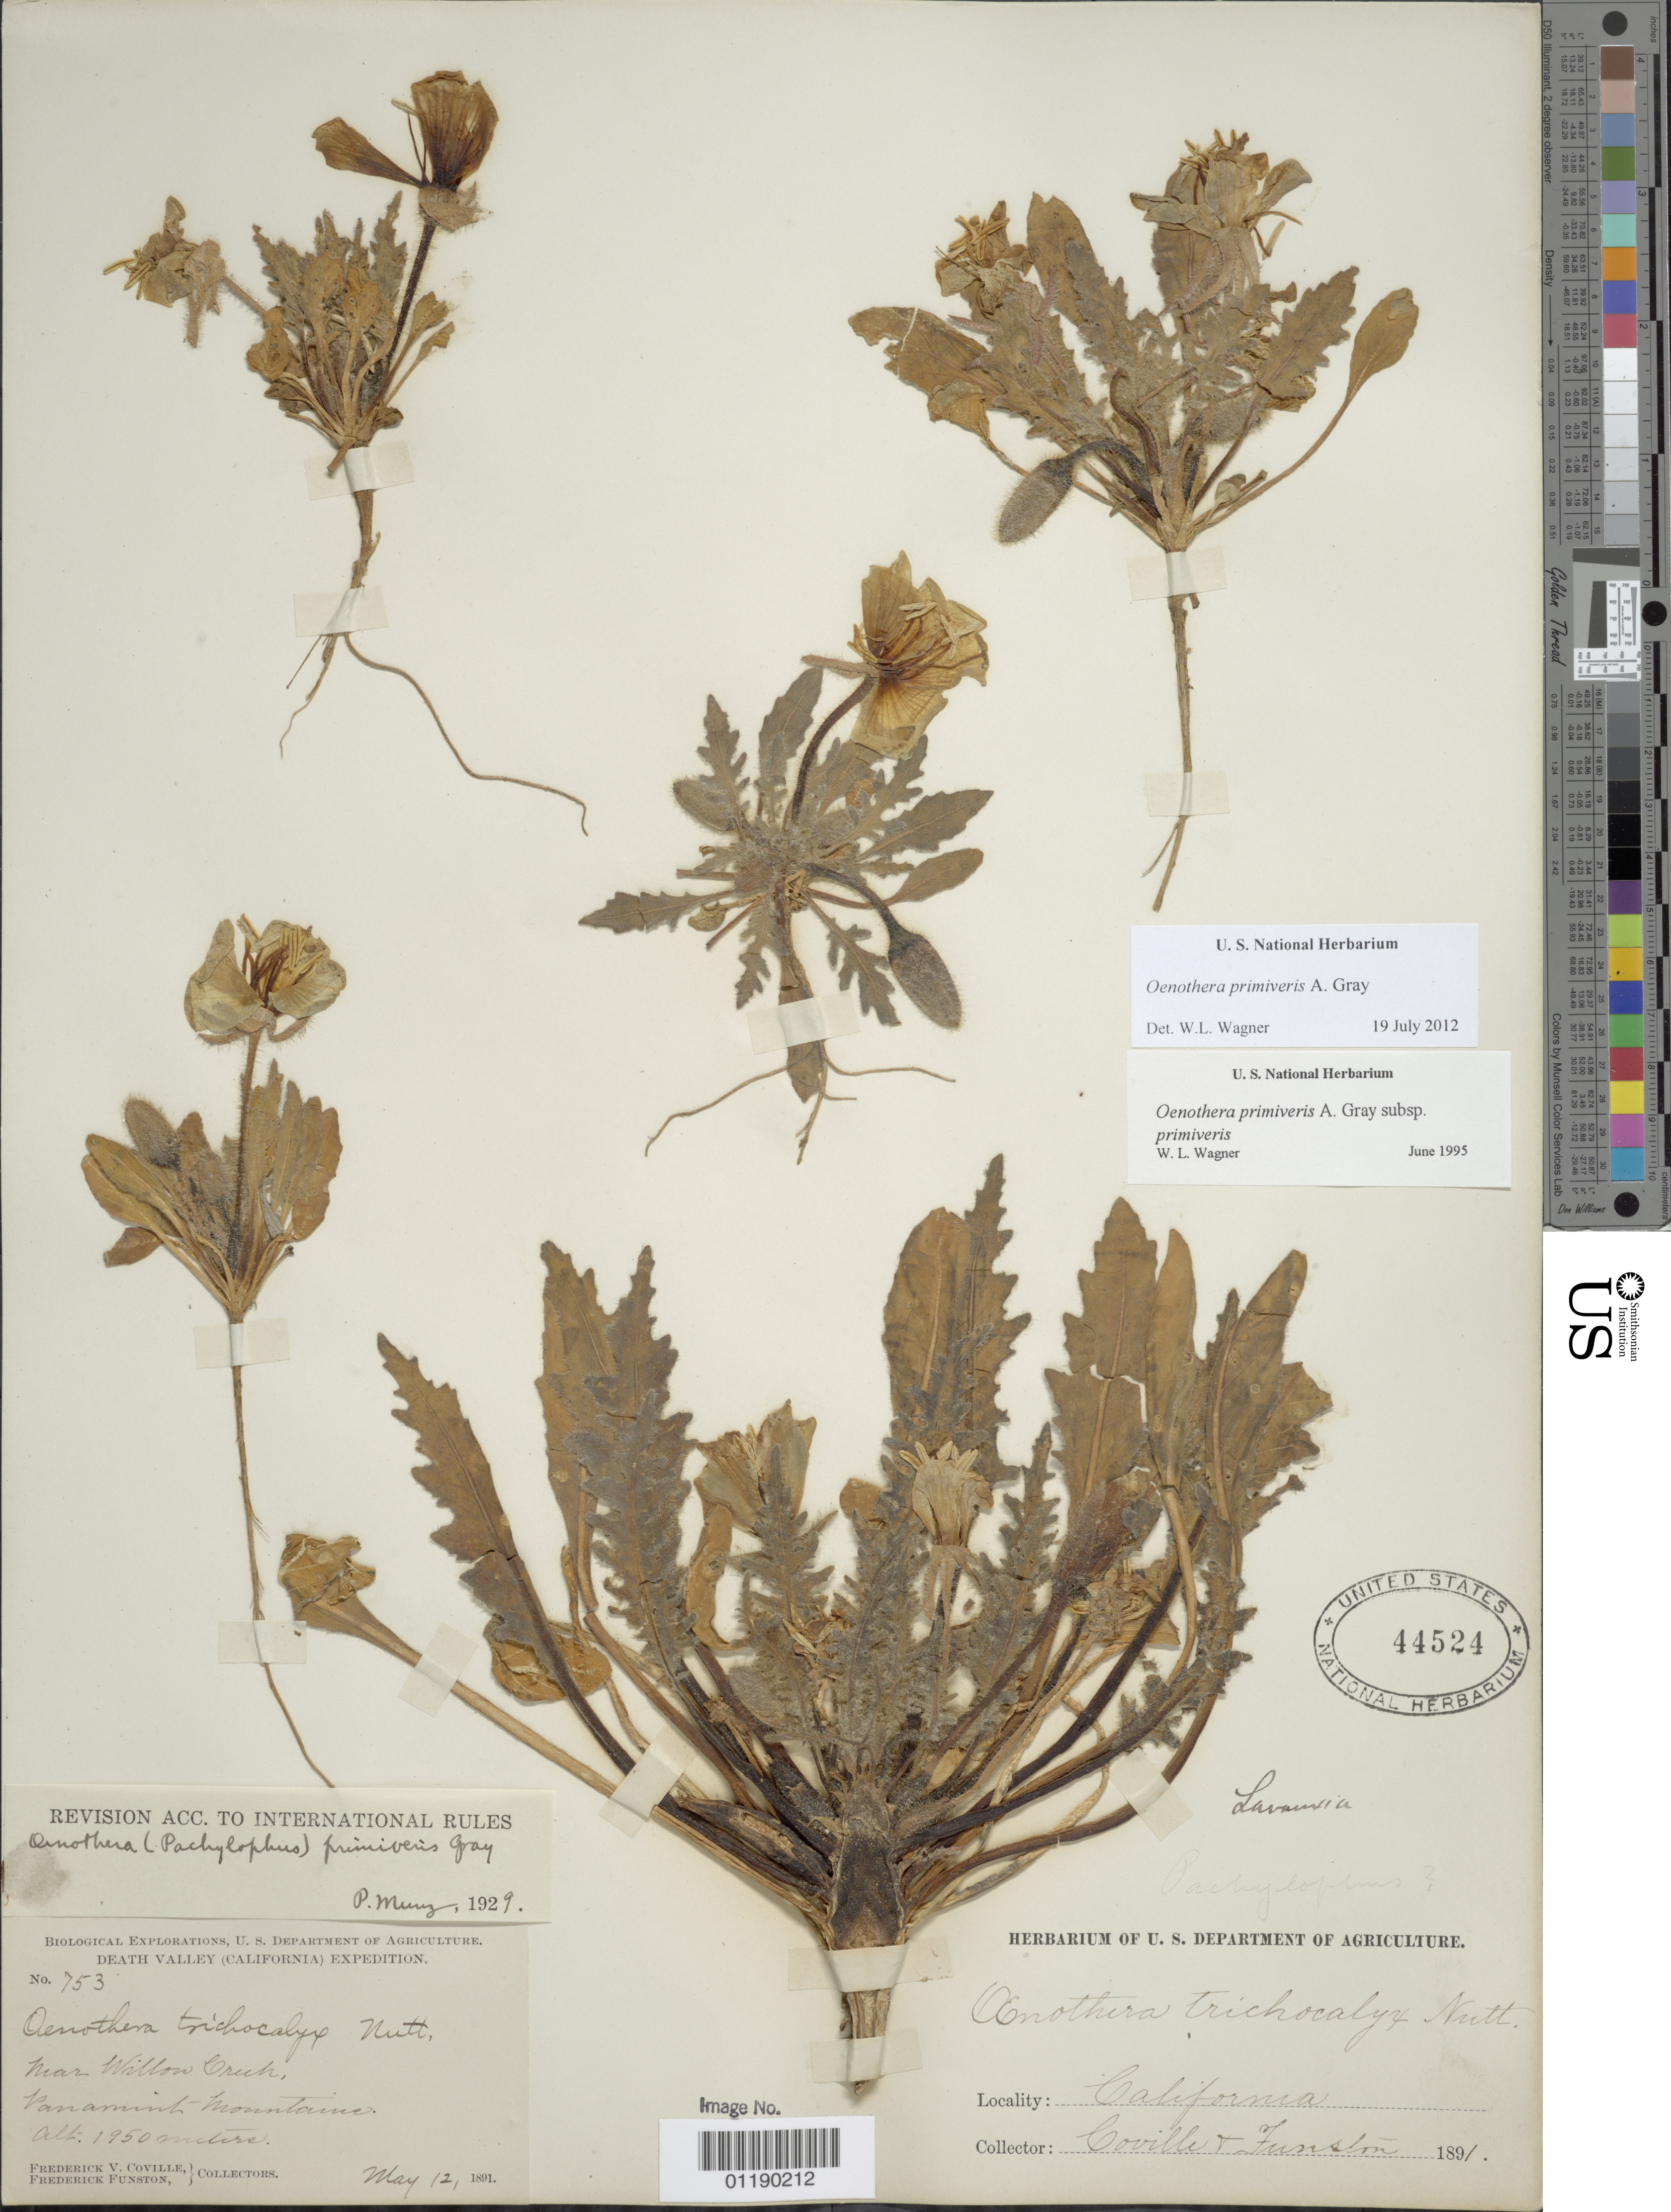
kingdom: Plantae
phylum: Tracheophyta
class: Magnoliopsida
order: Myrtales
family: Onagraceae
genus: Oenothera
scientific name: Oenothera primiveris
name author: A. Gray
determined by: Wagner, W. L., (BOT), Smithsonian Institution - National Museum of Natural History (UNITED STATES)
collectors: F. V. Coville & F. Funston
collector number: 753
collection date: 1891-05-12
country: United States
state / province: California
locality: near Willow Creek, Panamint Mountains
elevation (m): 1950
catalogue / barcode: US 44524